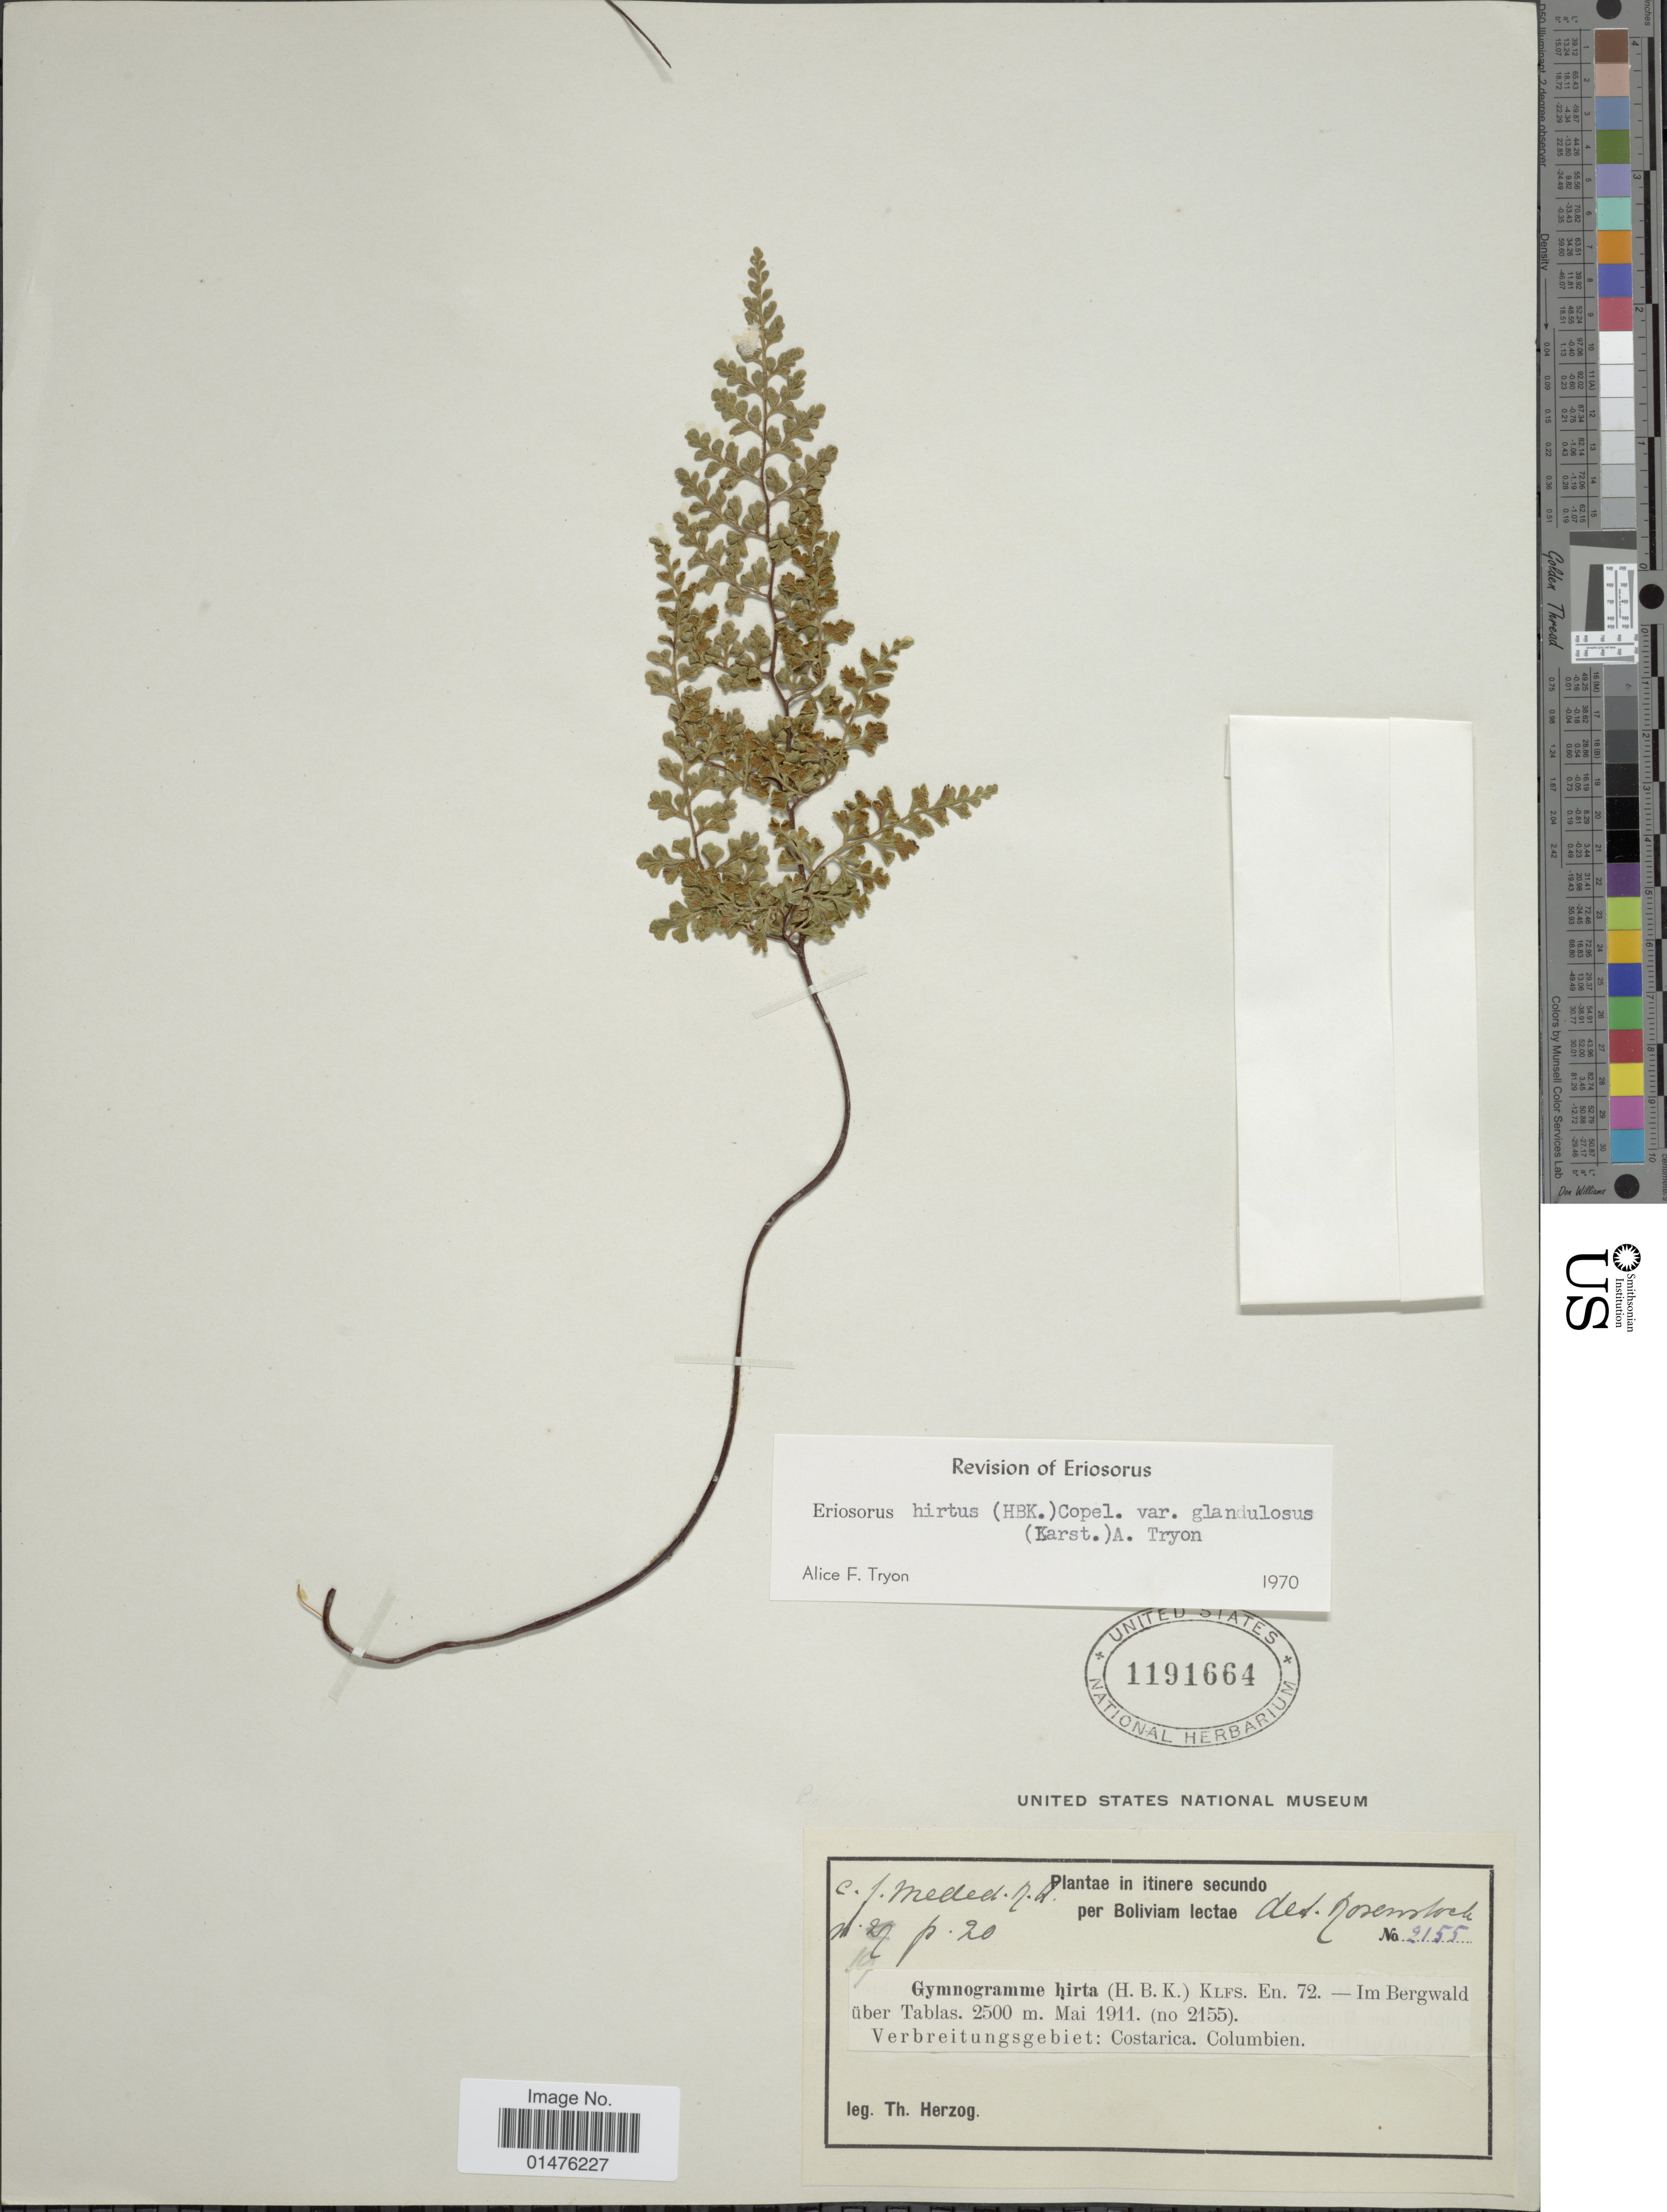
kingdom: Plantae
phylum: Tracheophyta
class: Polypodiopsida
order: Polypodiales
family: Pteridaceae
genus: Jamesonia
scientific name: Jamesonia hirta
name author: (Kunth) Christenh.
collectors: T. K. J. Herzog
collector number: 2155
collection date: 1911-05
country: Bolivia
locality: Im Bergwald über Tablas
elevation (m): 2500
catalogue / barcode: US 1191664